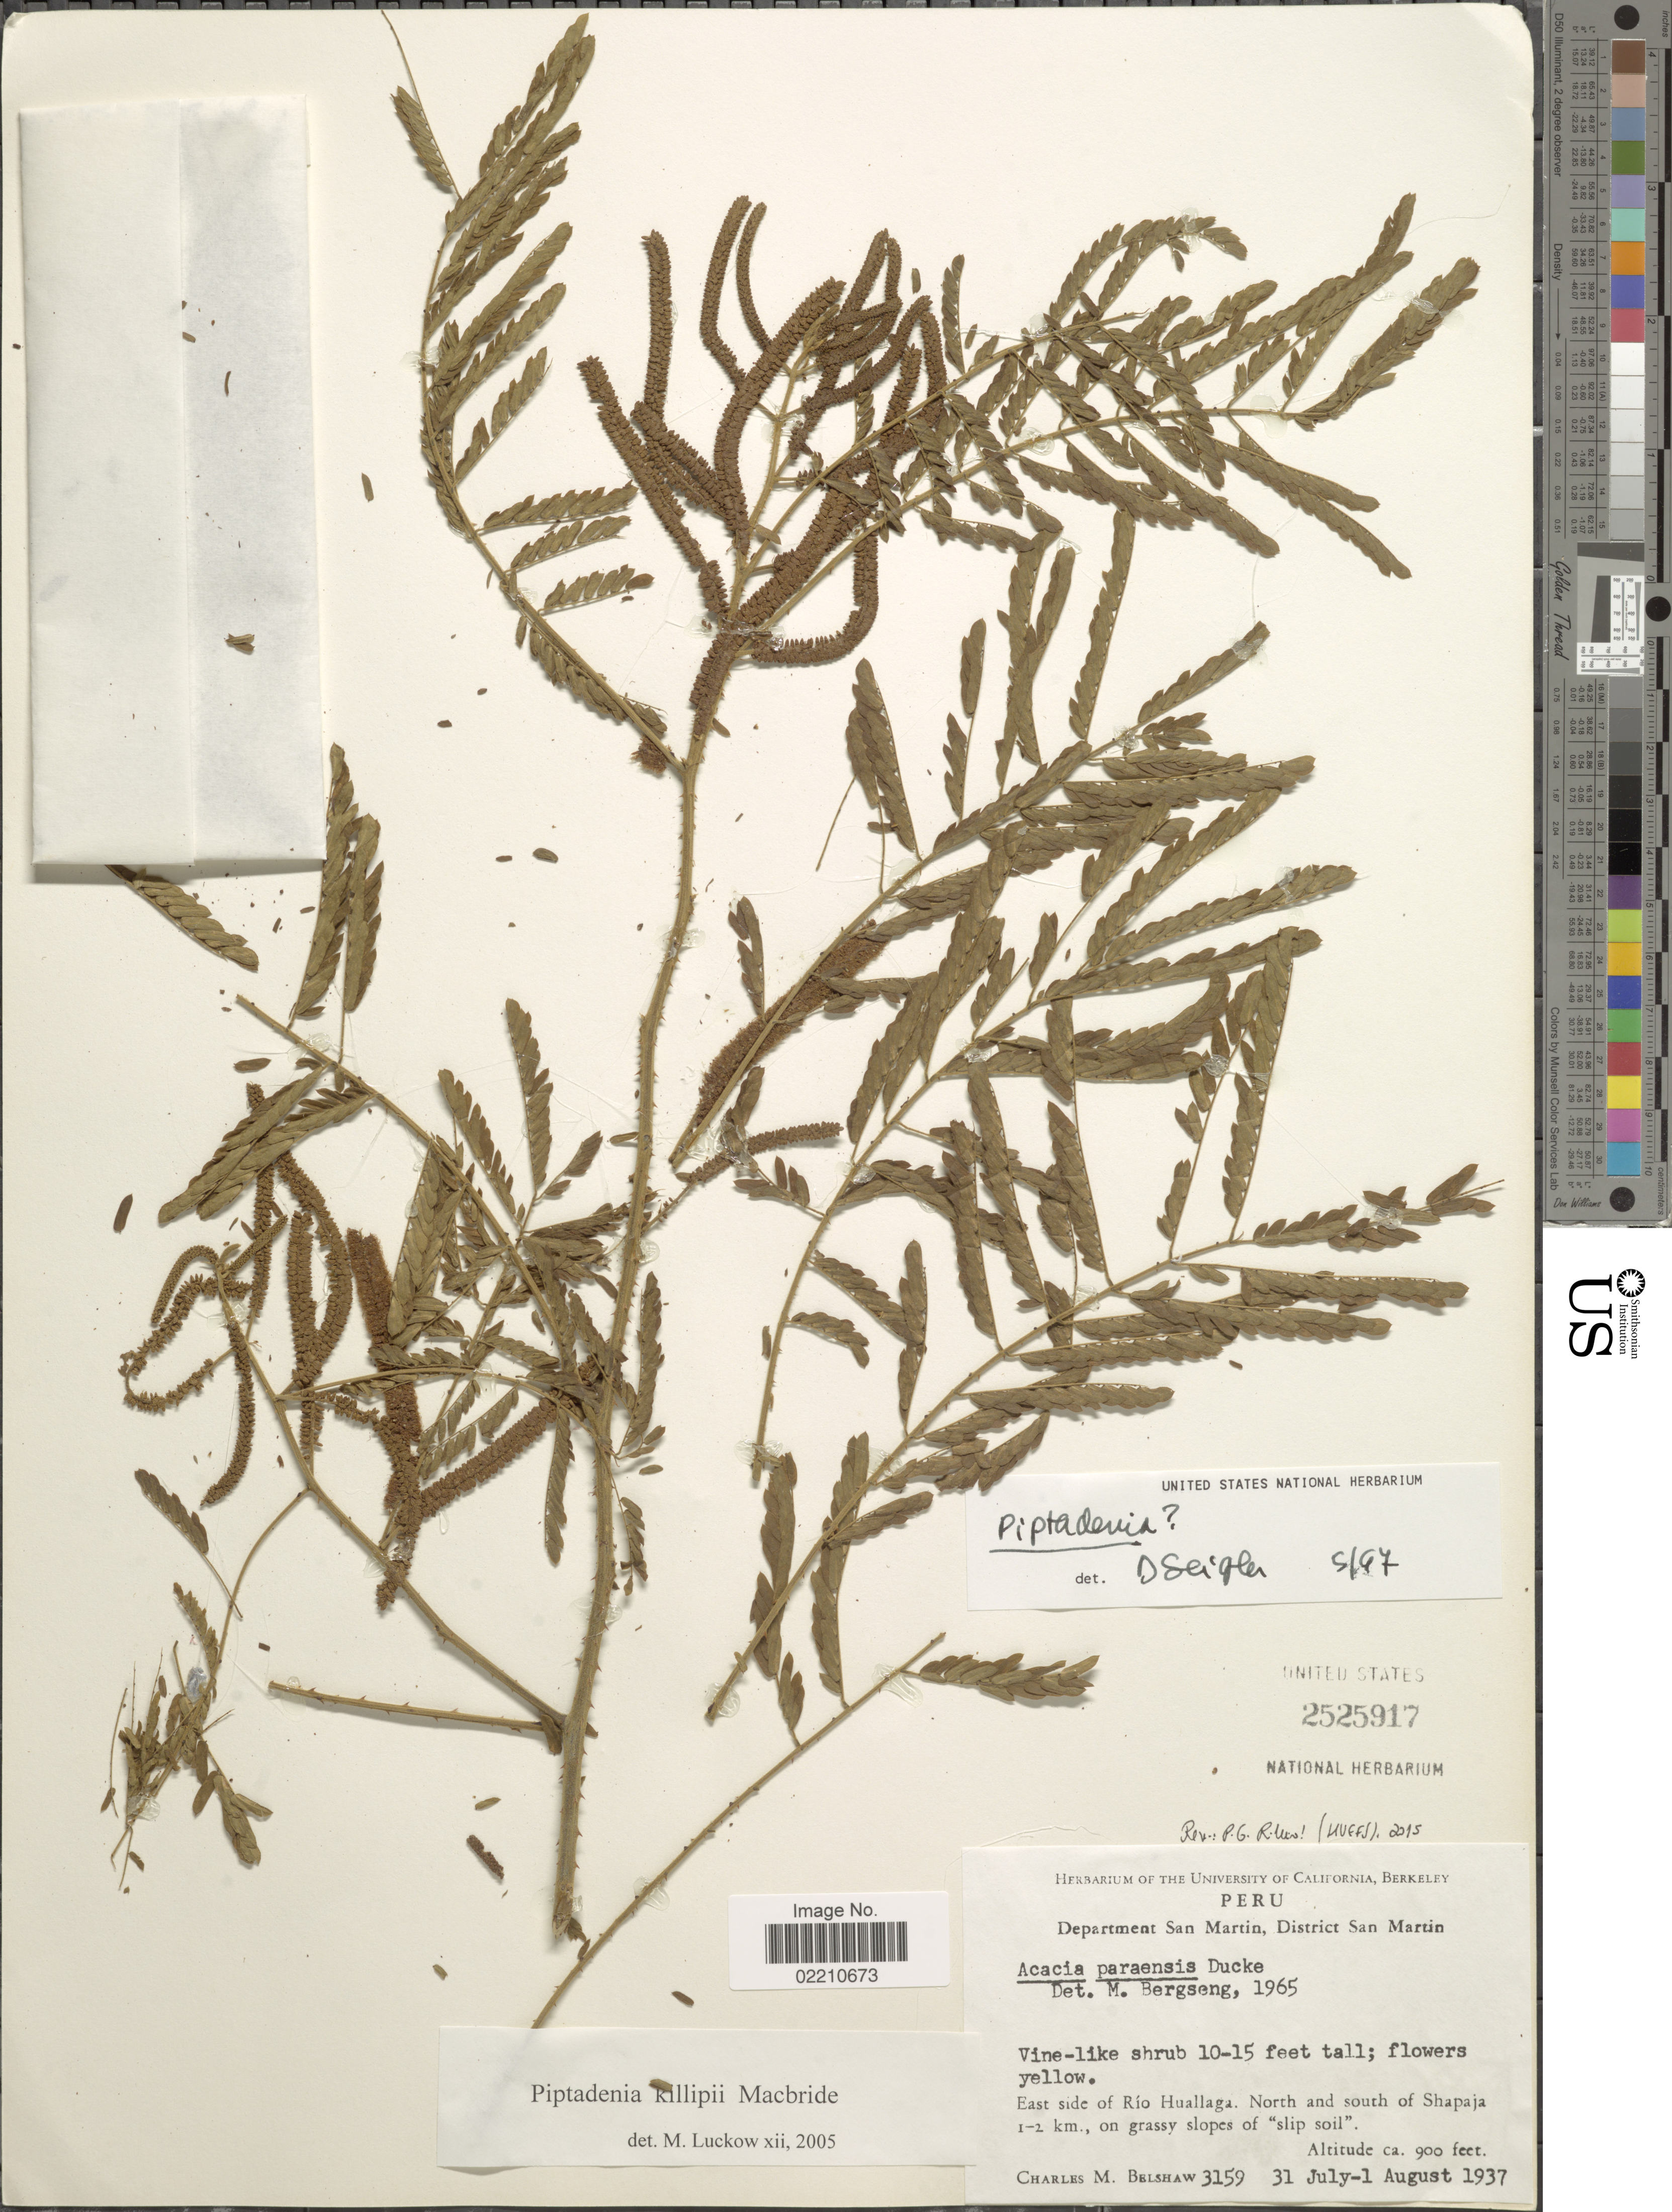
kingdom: Plantae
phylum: Tracheophyta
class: Magnoliopsida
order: Fabales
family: Fabaceae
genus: Piptadenia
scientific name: Piptadenia killipii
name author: J.F. Macbr.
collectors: C. Shaw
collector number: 3159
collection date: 1937-07-31/1937-08-01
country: Peru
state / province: San Martín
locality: District San Martin, Vine-like shrub, east side of Río Huallaga, north and south of Shapaja 1-2 km., on grassy slopes of slip soil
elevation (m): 274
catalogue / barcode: US 2525917